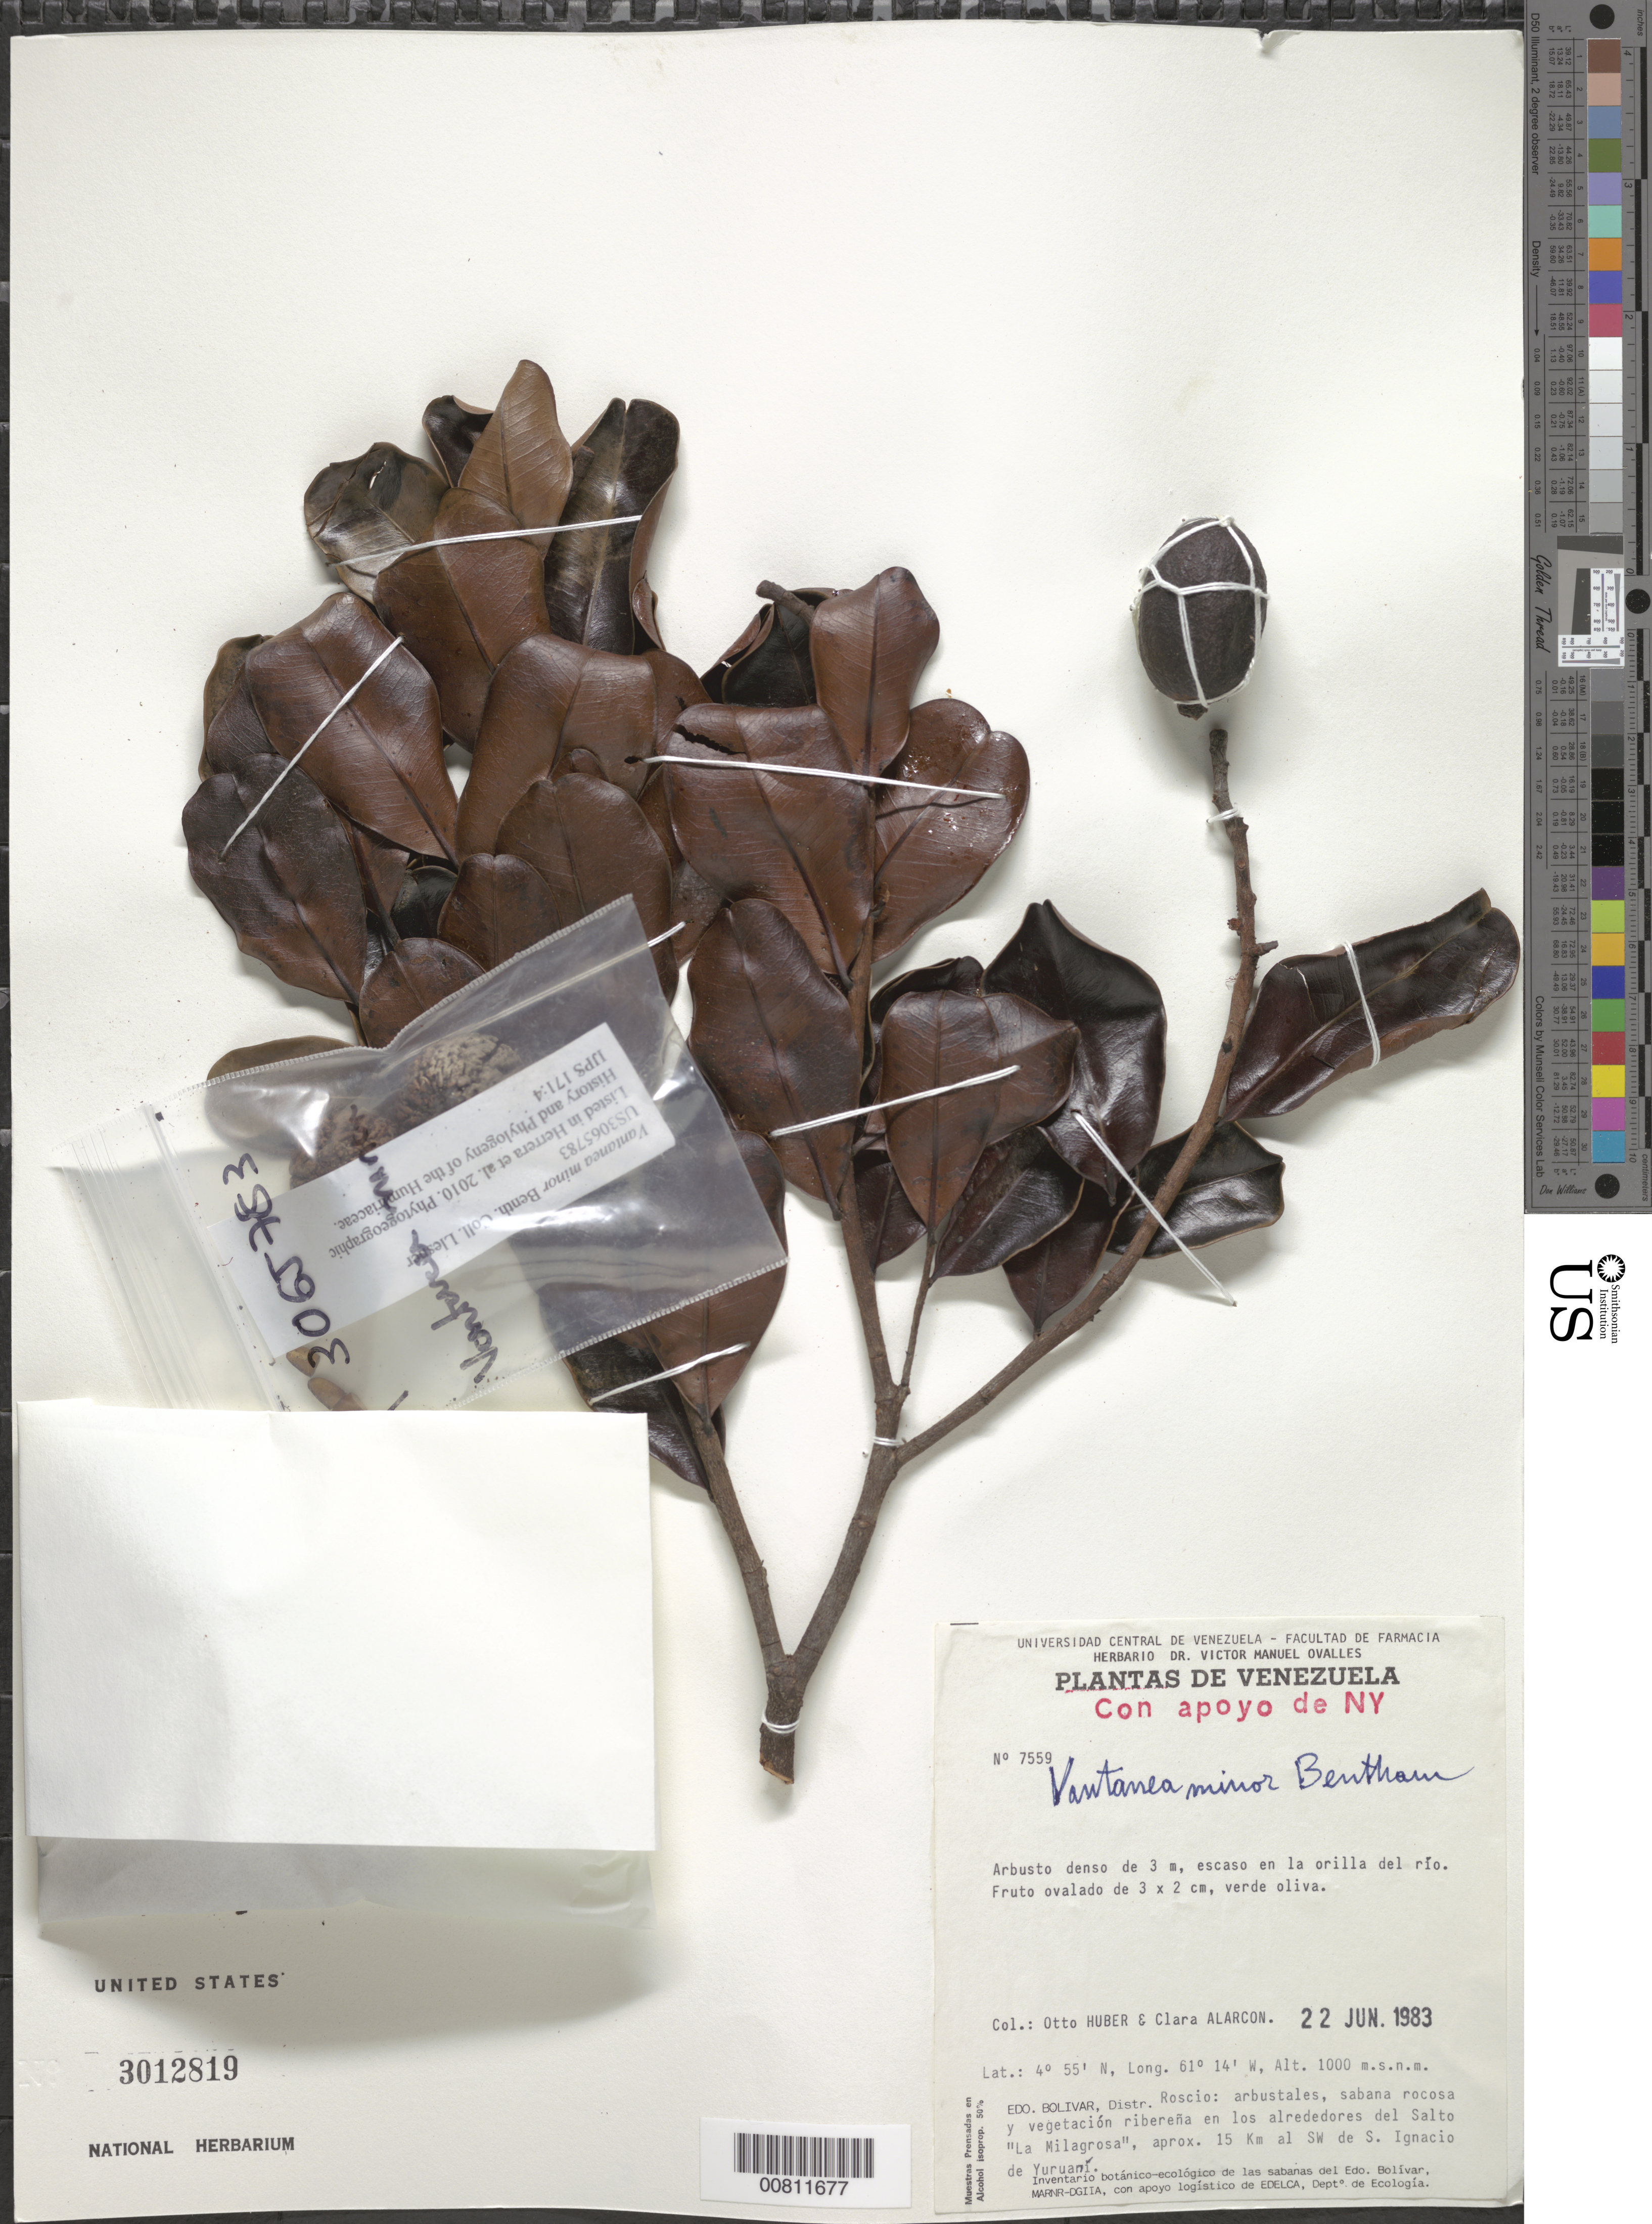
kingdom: Plantae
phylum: Tracheophyta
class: Magnoliopsida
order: Malpighiales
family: Humiriaceae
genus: Vantanea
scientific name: Vantanea minor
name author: Benth.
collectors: O. Huber & C. Alarcon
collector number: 7559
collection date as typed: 22-Jun-83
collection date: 1983-06-22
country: Venezuela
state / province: Bolívar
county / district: Roscio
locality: Salto "La Milagroso", aprox. 15 km al SW de S Ignacio de Yuruani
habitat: Orilla del rio. Arbustales, sabana rocosa y vegetación ribereña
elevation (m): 1000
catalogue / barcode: US 3012819